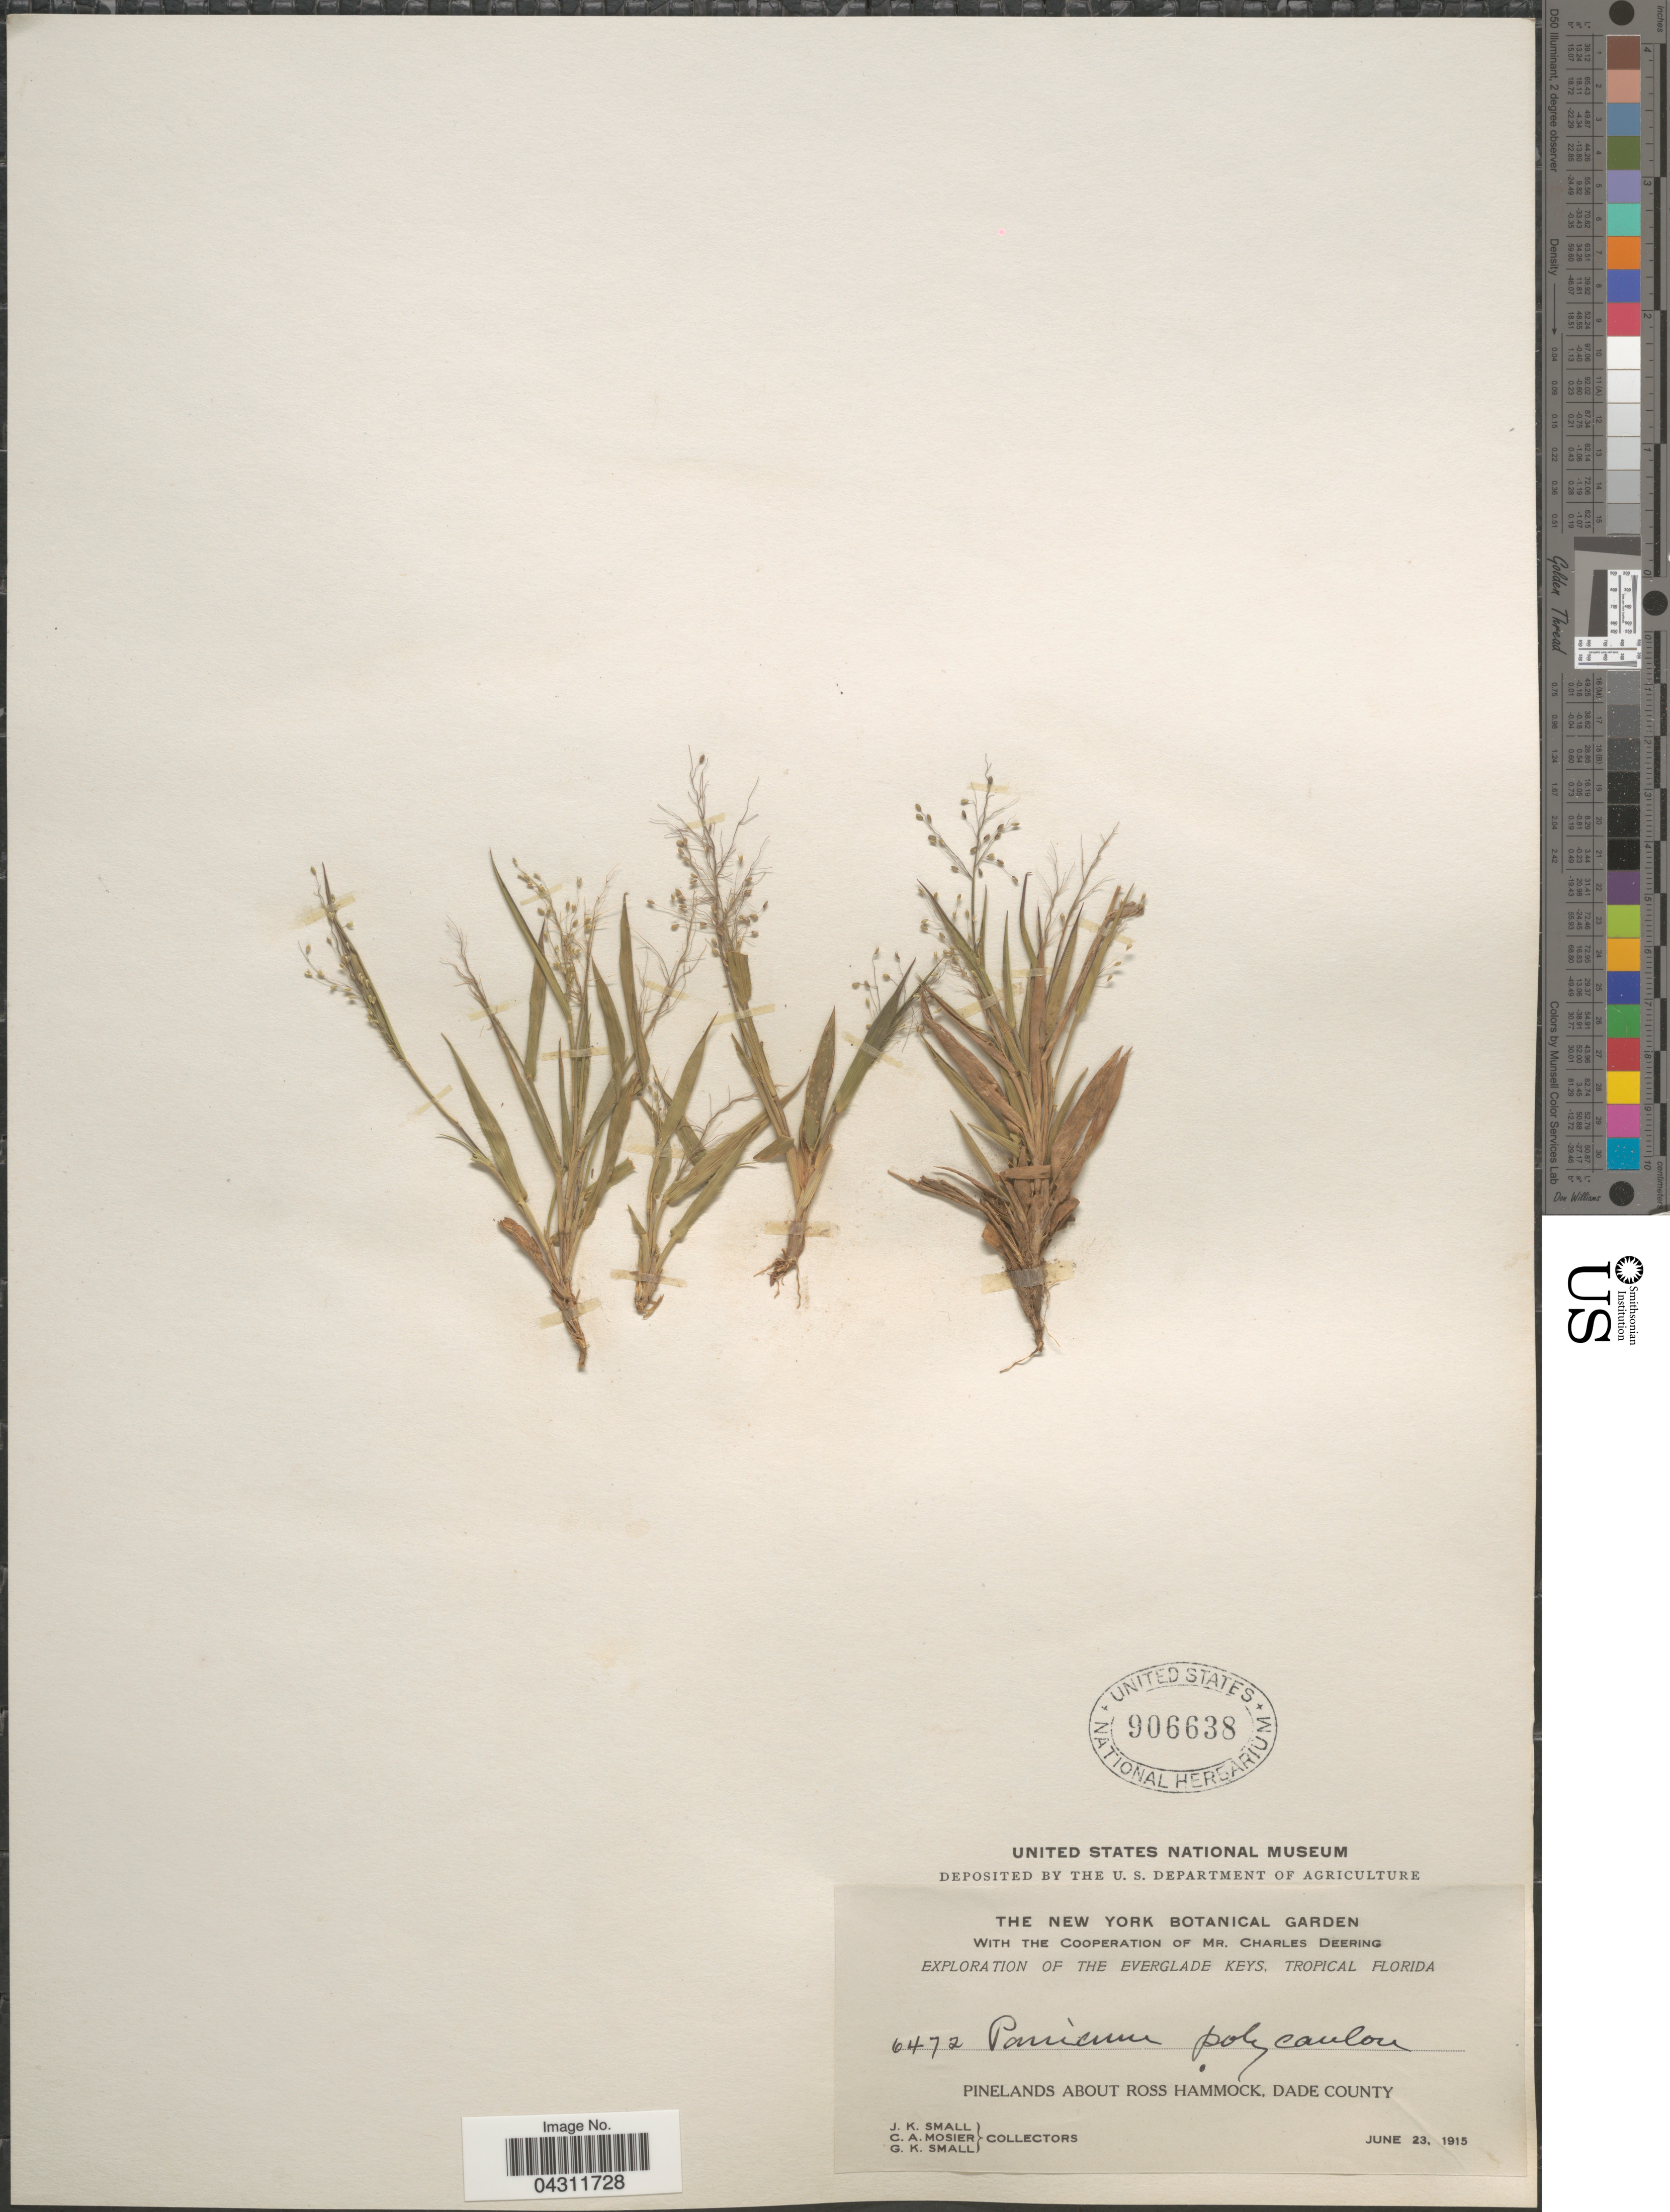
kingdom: Plantae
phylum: Tracheophyta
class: Liliopsida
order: Poales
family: Poaceae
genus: Dichanthelium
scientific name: Dichanthelium strigosum var. glabrescens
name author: (Griseb.) Freckmann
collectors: J. K. Small, C. A. Mosier & G. K. Small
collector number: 6472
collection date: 1915-06-23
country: United States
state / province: Florida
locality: Exploration of The Everglade Keys, Tropical Florida. Pinelands about Ross Hammock, Dade County.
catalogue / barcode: US 906638